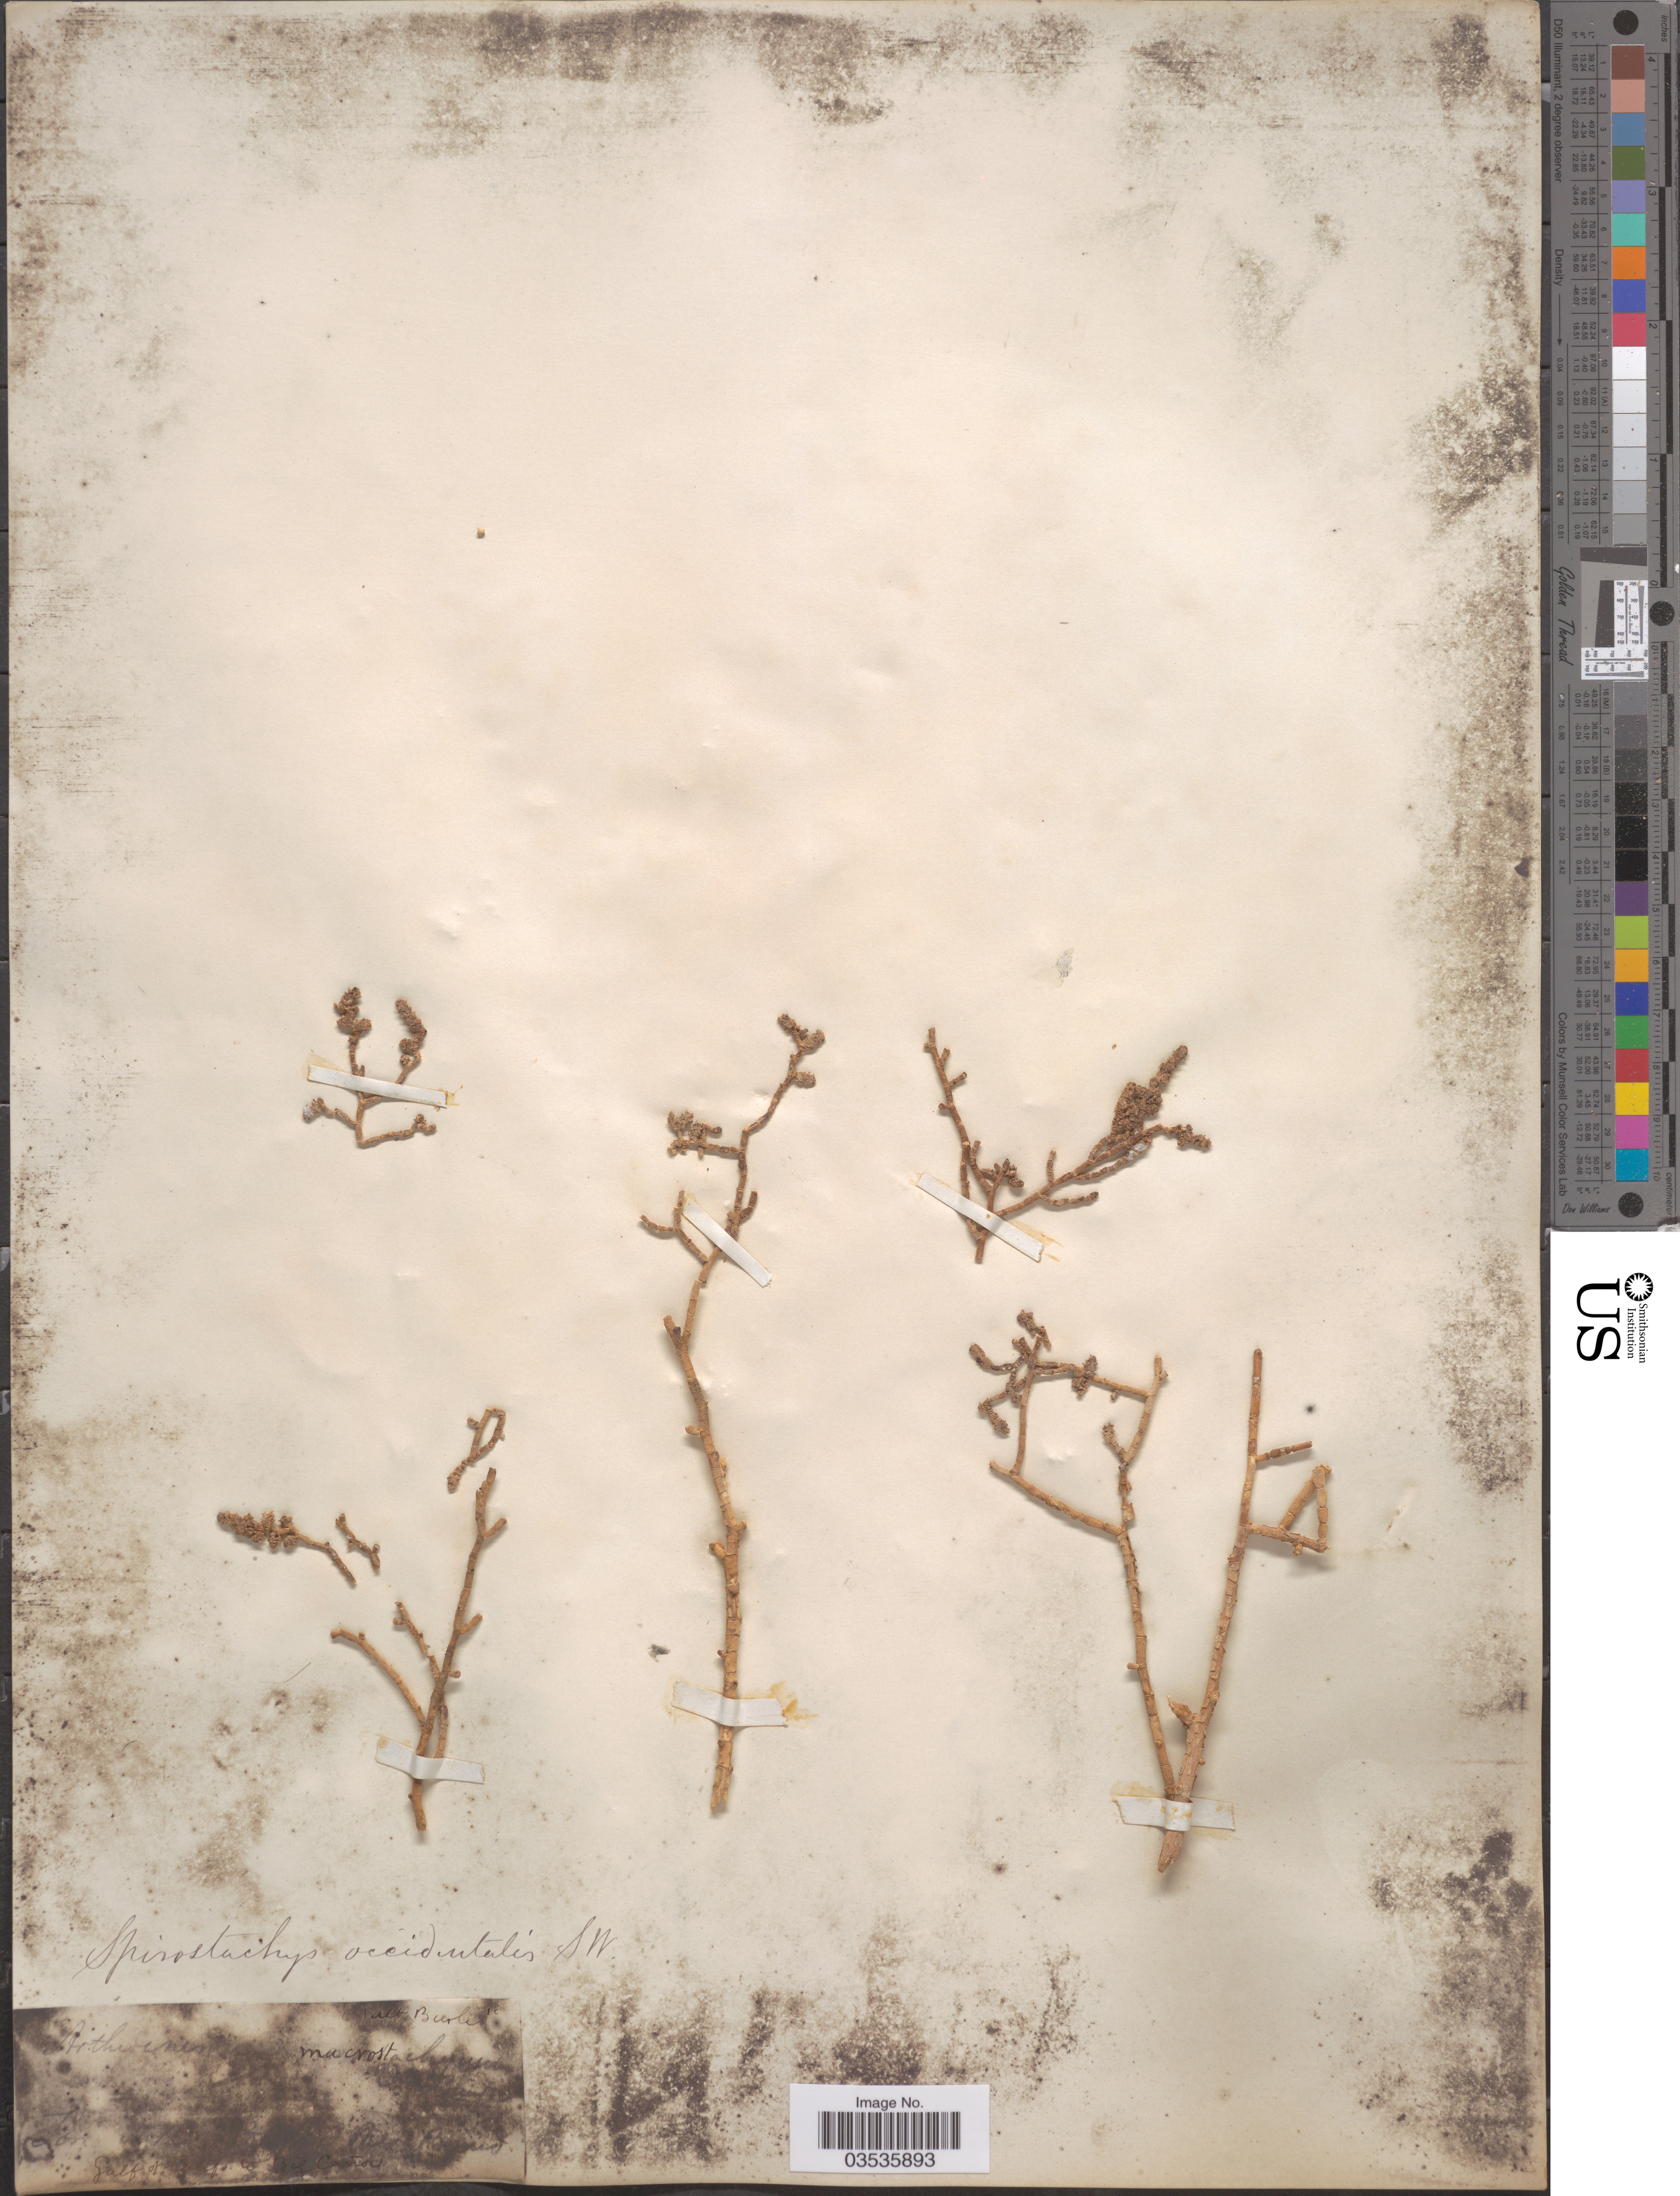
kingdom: Plantae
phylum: Tracheophyta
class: Magnoliopsida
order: Caryophyllales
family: Amaranthaceae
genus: Allenrolfea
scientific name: Allenrolfea occidentalis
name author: (S. Watson) Kuntze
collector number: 1?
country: United States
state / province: California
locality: Gulf of Calif. to Big Cañon.